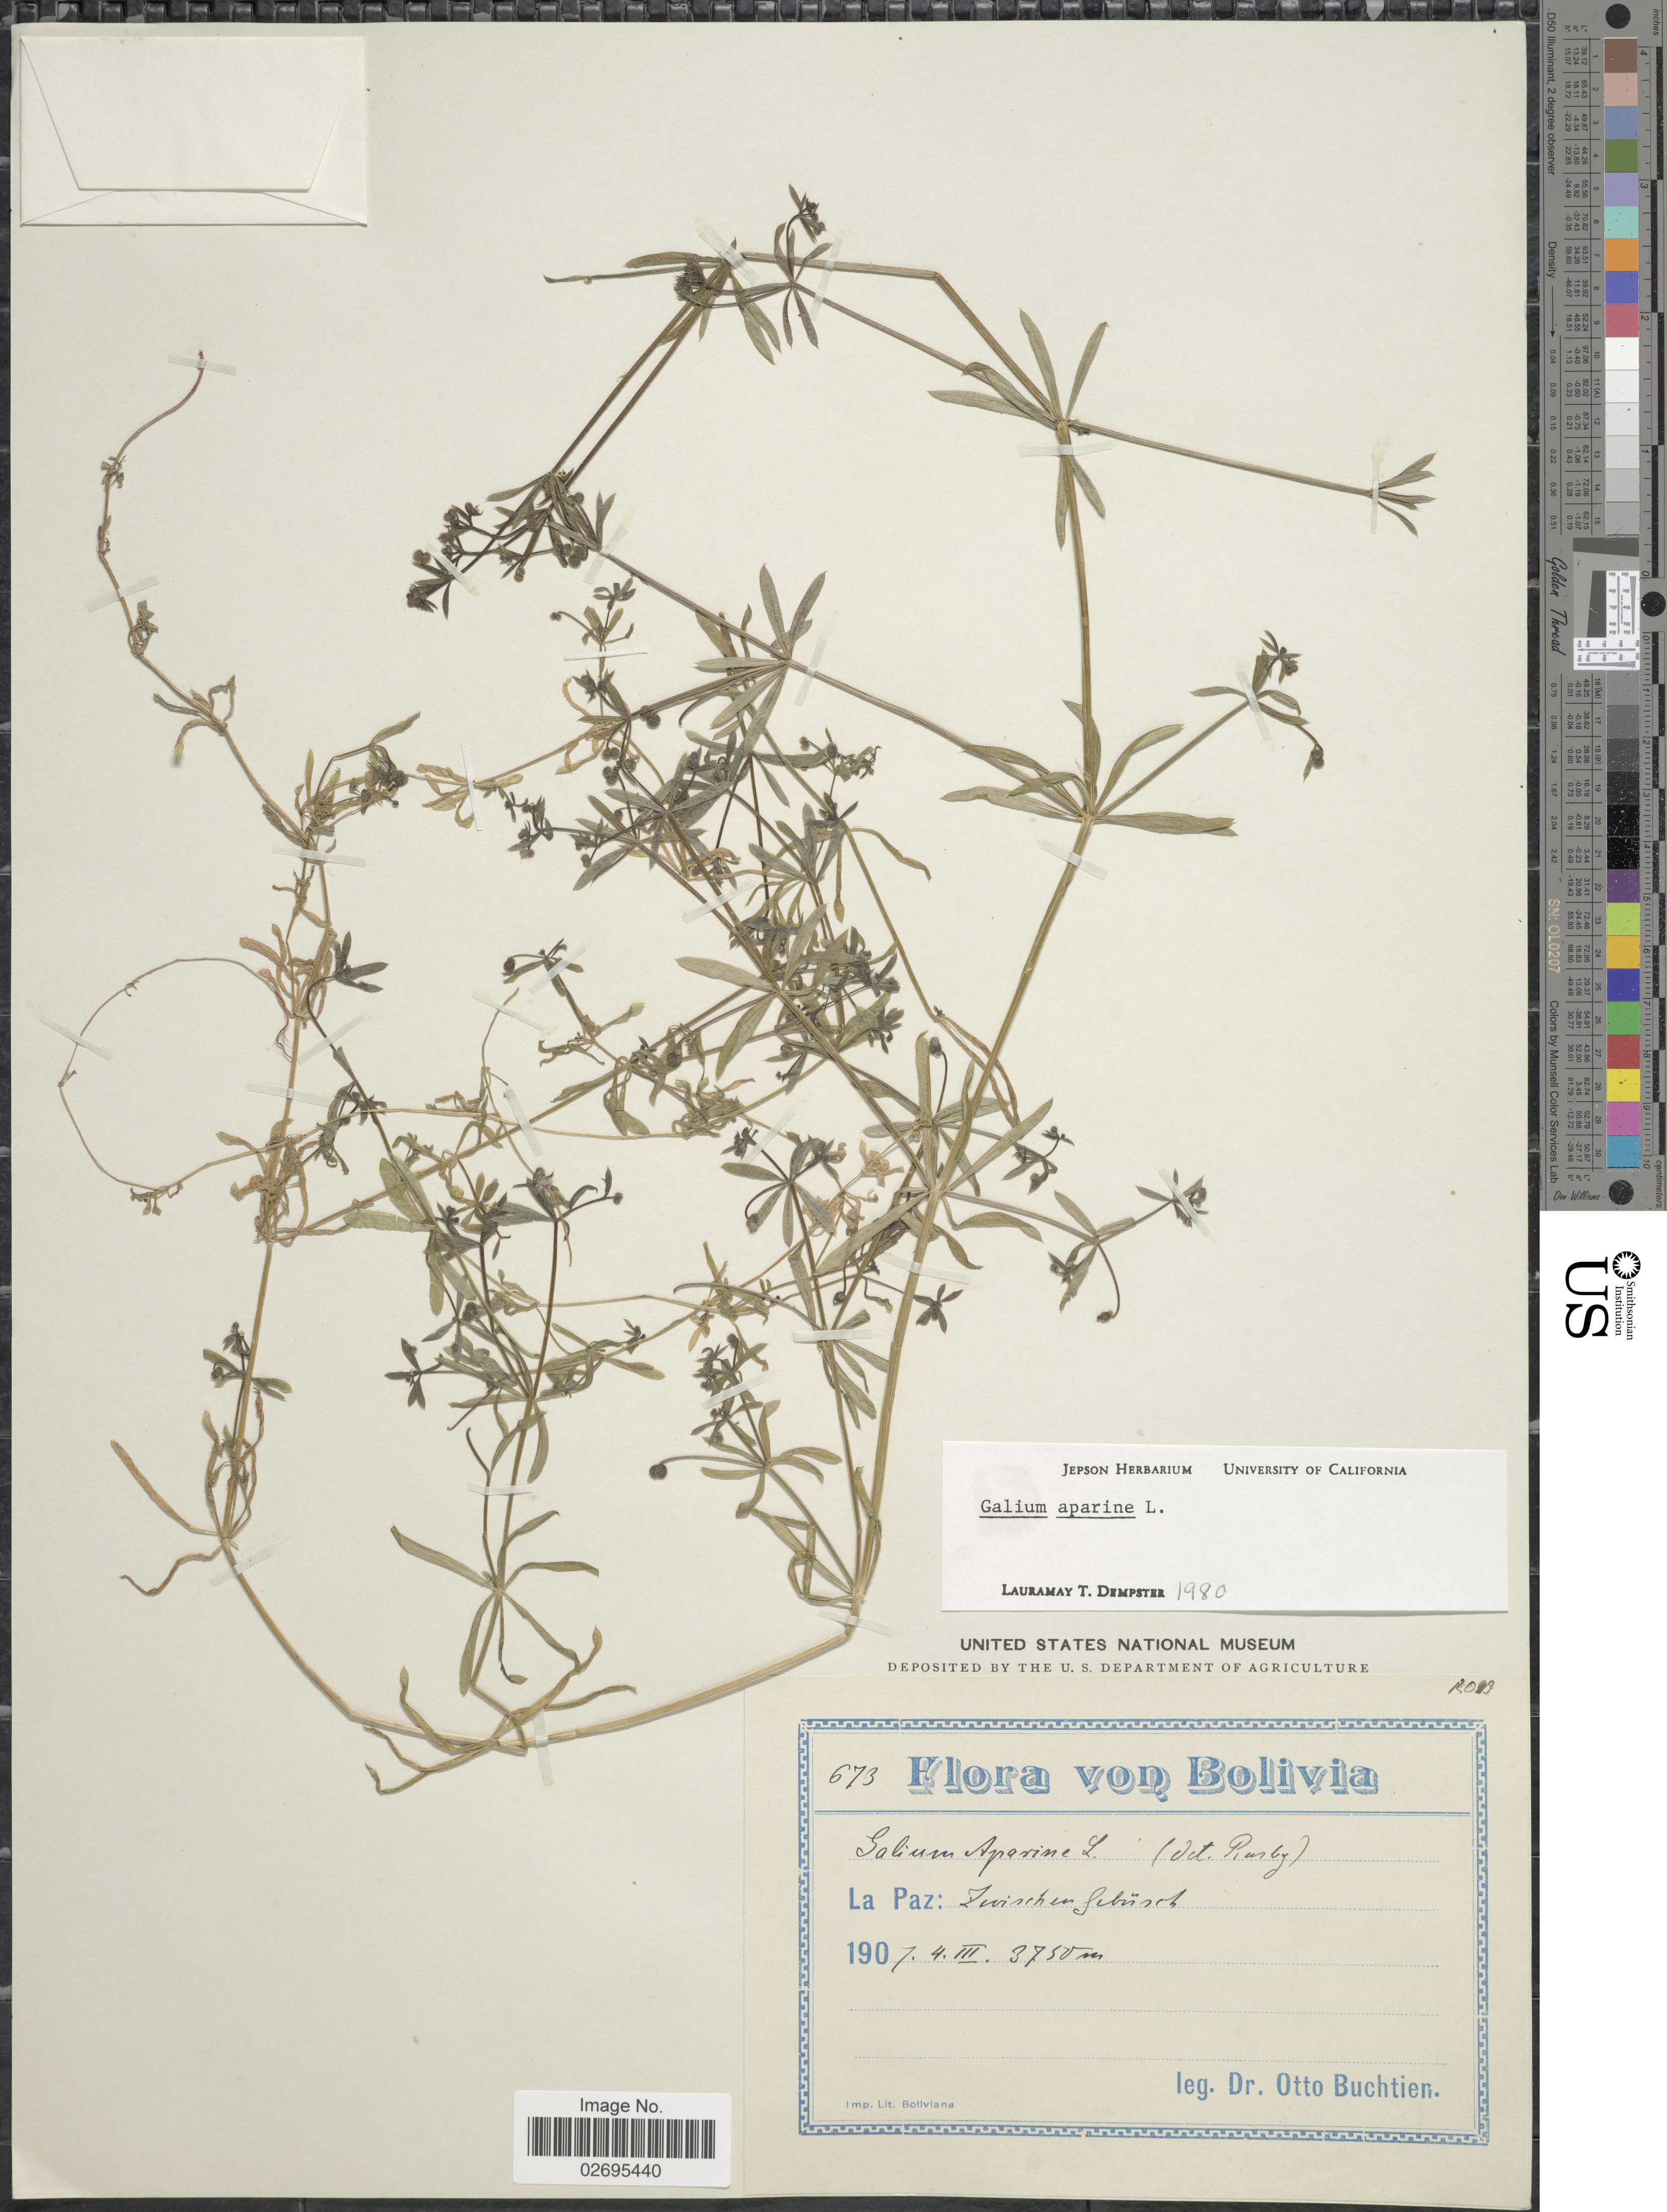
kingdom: Plantae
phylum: Tracheophyta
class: Magnoliopsida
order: Gentianales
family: Rubiaceae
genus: Galium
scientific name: Galium aparine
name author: L.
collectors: O. Buchtien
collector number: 673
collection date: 1907-03-04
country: Bolivia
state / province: La Paz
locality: Zwischen Gebüsch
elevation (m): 3750